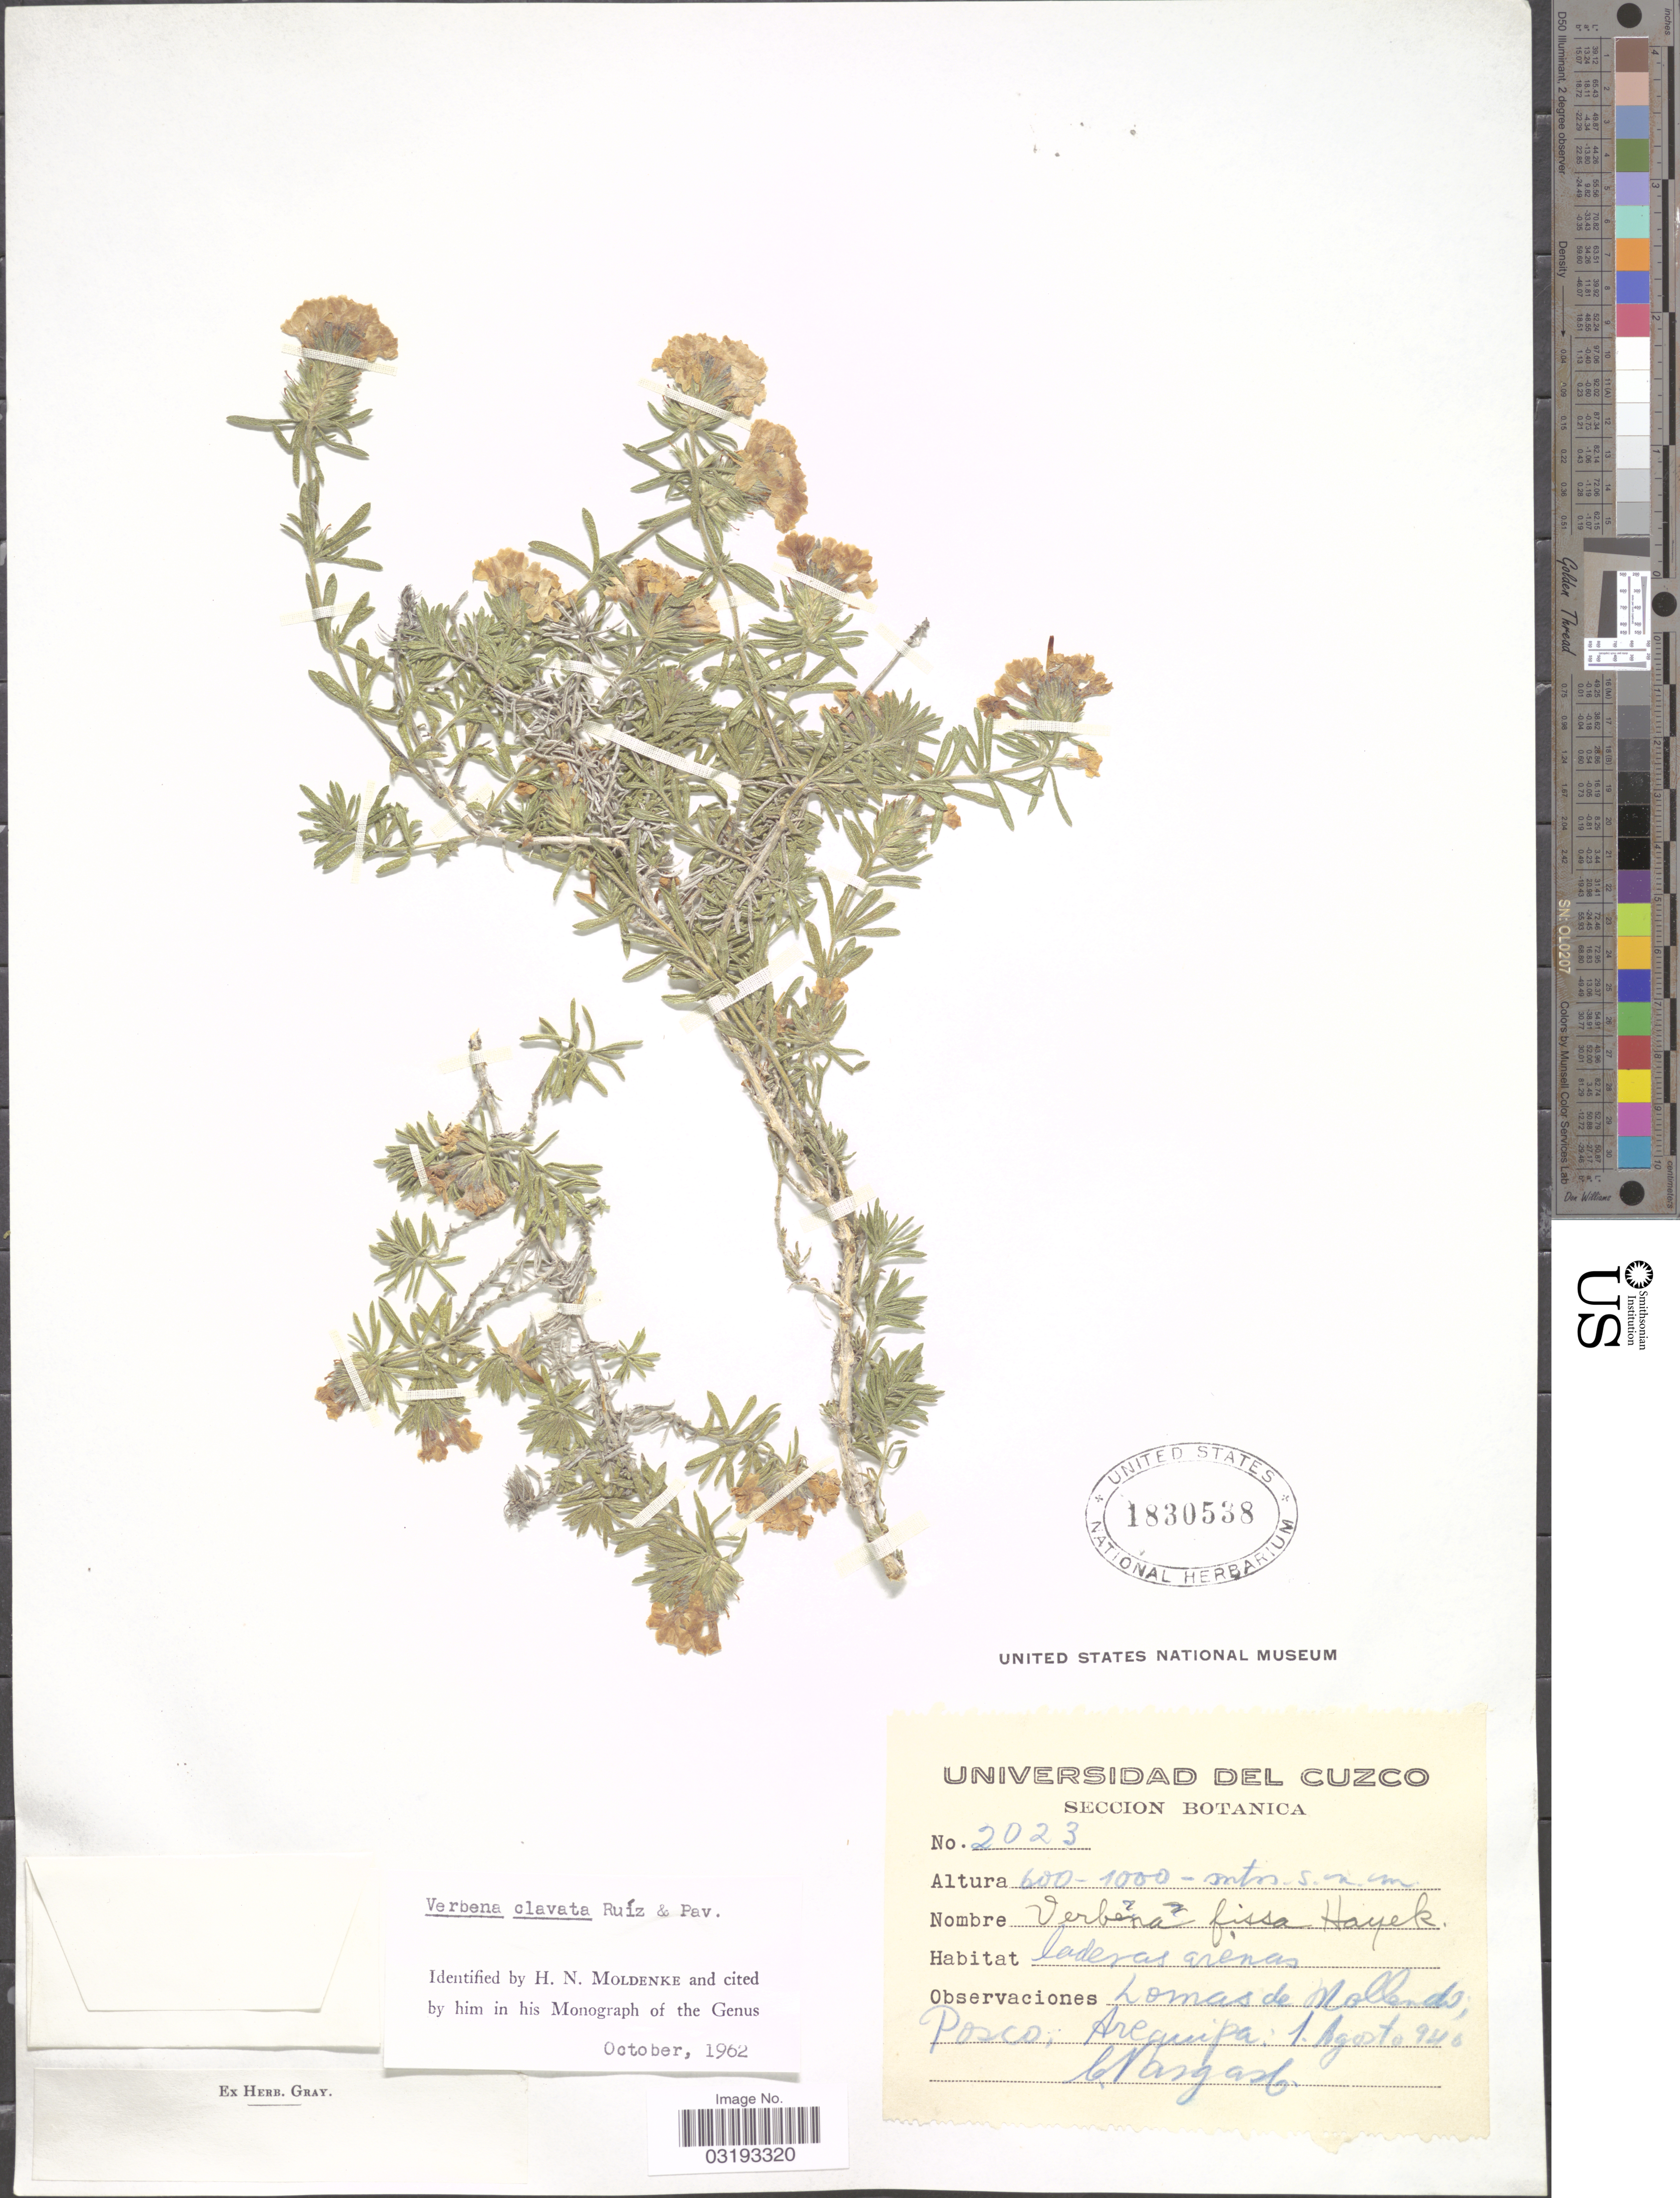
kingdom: Plantae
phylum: Tracheophyta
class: Magnoliopsida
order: Lamiales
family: Verbenaceae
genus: Verbena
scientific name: Verbena clavata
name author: Ruiz & Pav.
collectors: C. Vargas C.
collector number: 2023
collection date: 1946-08-01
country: Peru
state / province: Arequipa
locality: Lomas de Mollendo, Posco.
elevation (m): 600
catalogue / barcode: US 1830538